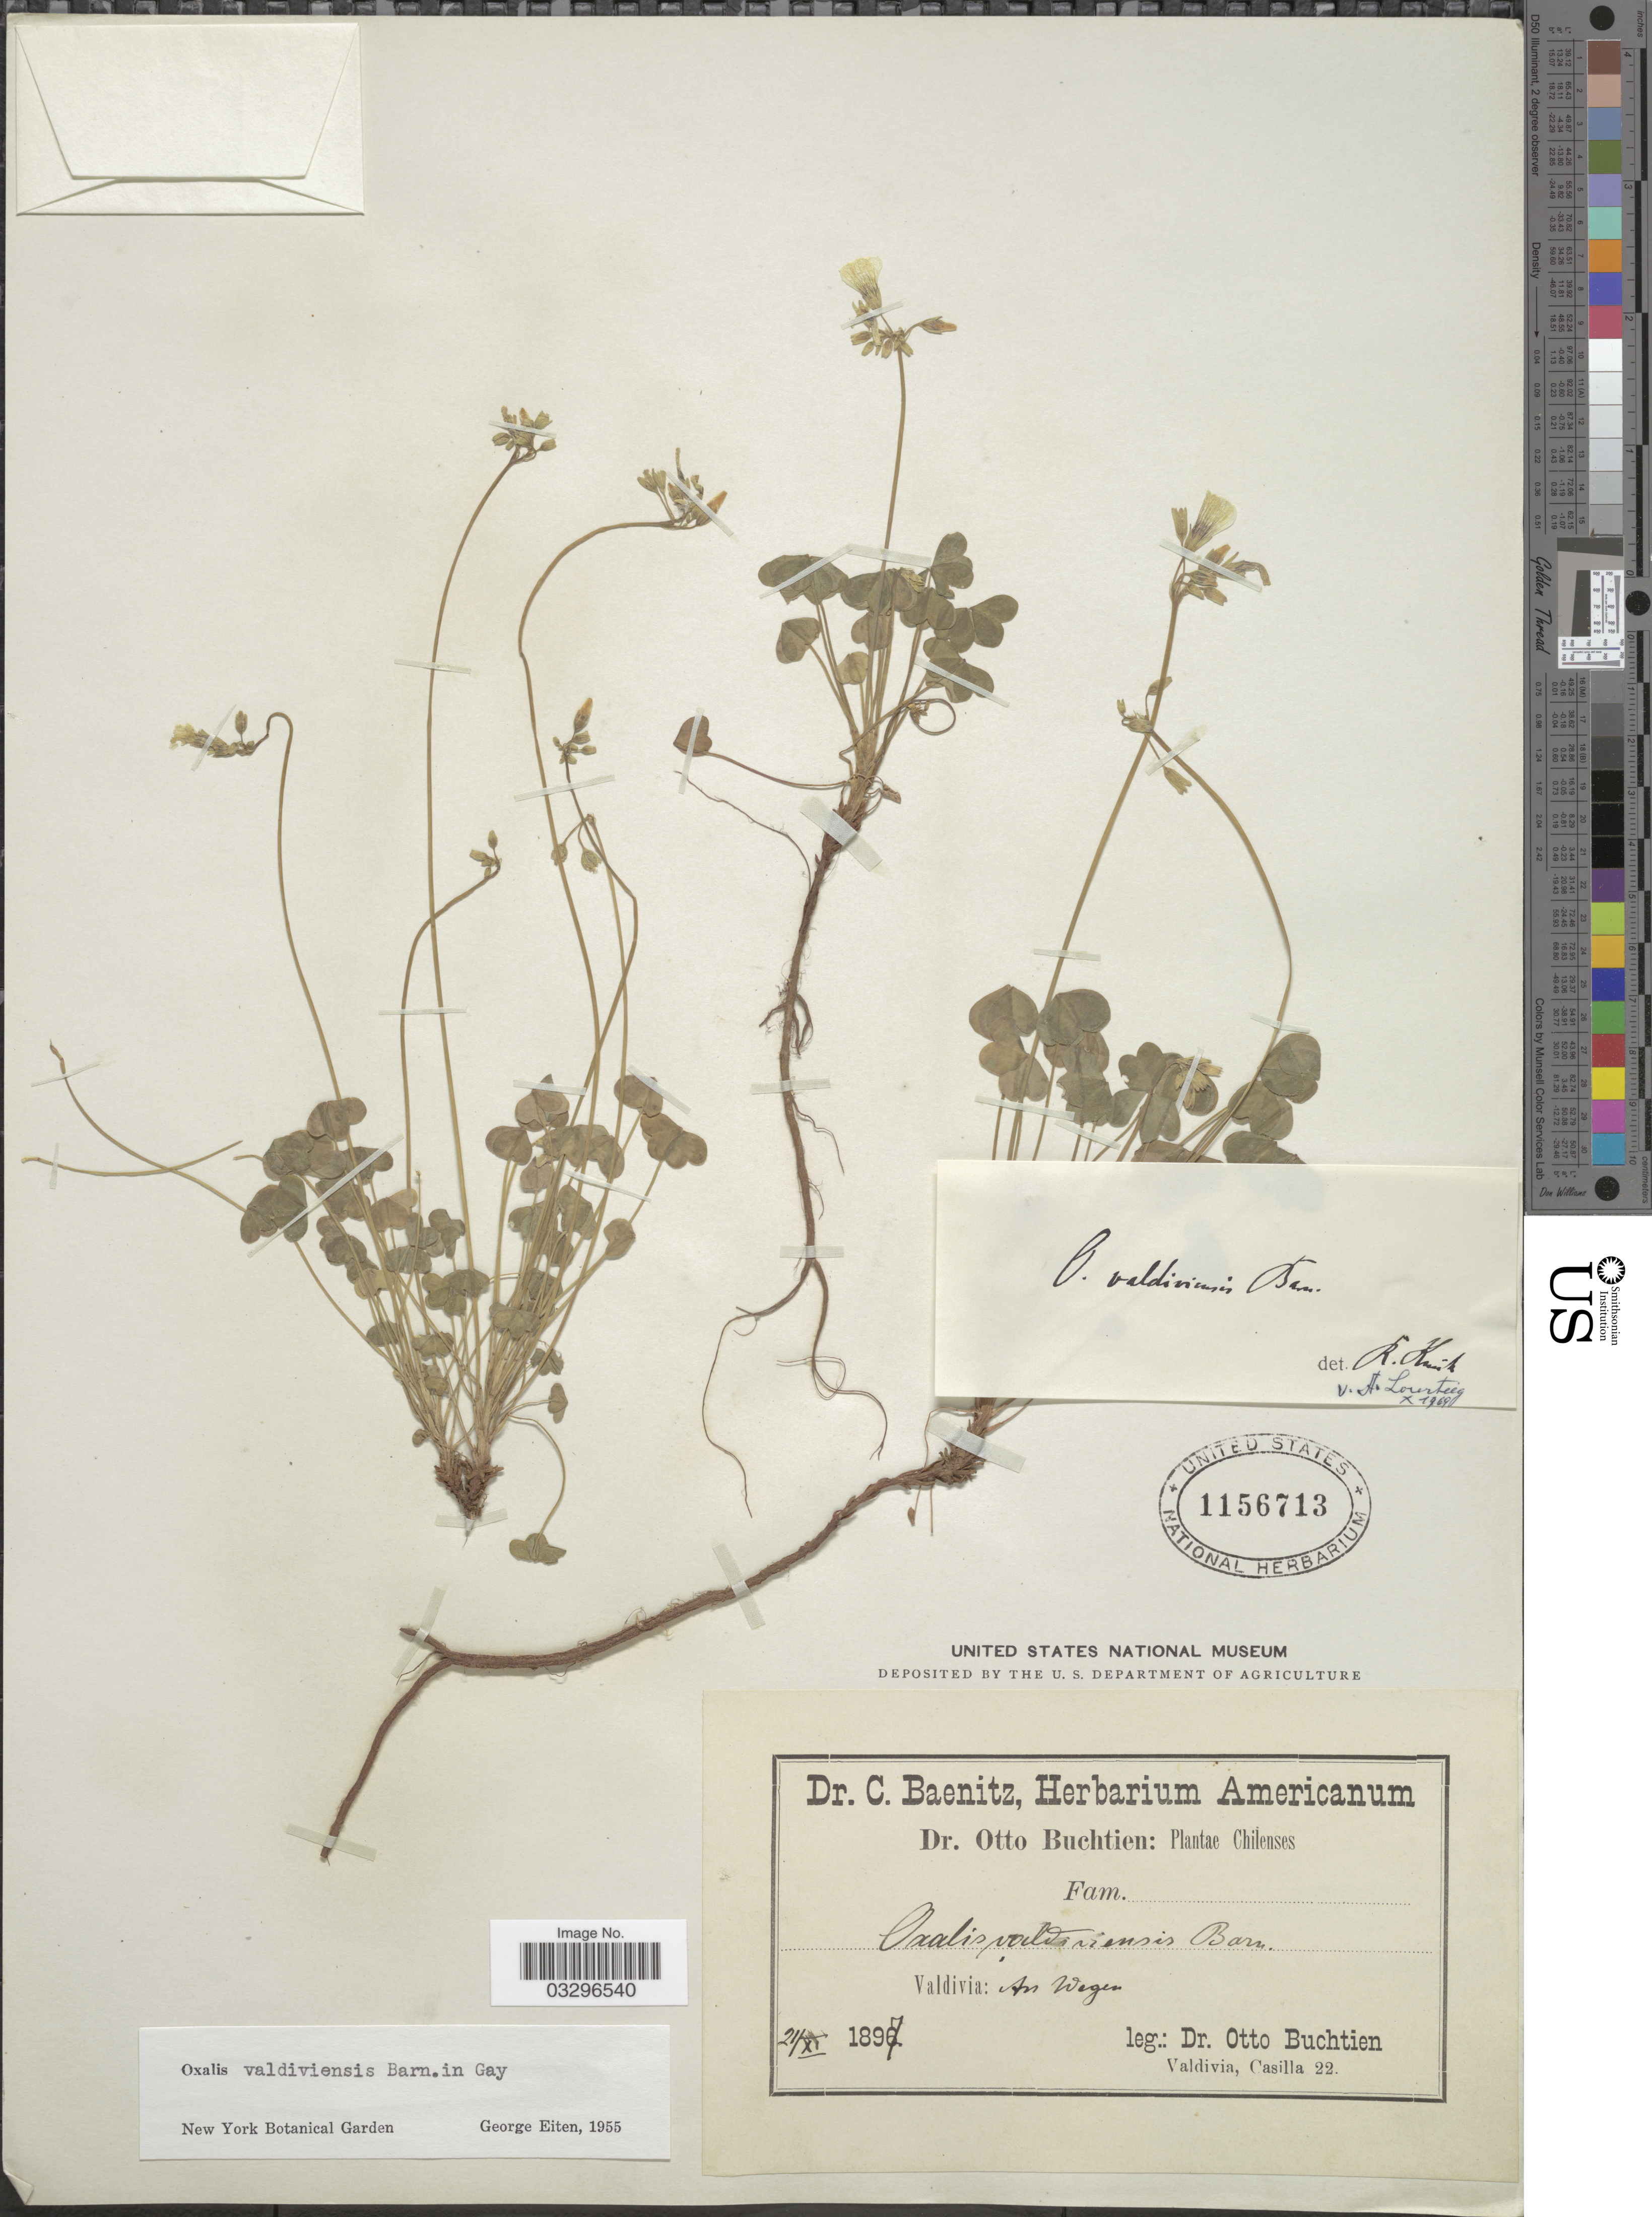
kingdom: Plantae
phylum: Tracheophyta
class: Magnoliopsida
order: Oxalidales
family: Oxalidaceae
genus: Oxalis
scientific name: Oxalis valdiviensis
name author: Barnéoud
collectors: O. Buchtien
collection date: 1897-11-24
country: Chile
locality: Valdivia: An Wegen.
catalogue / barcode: US 1156713